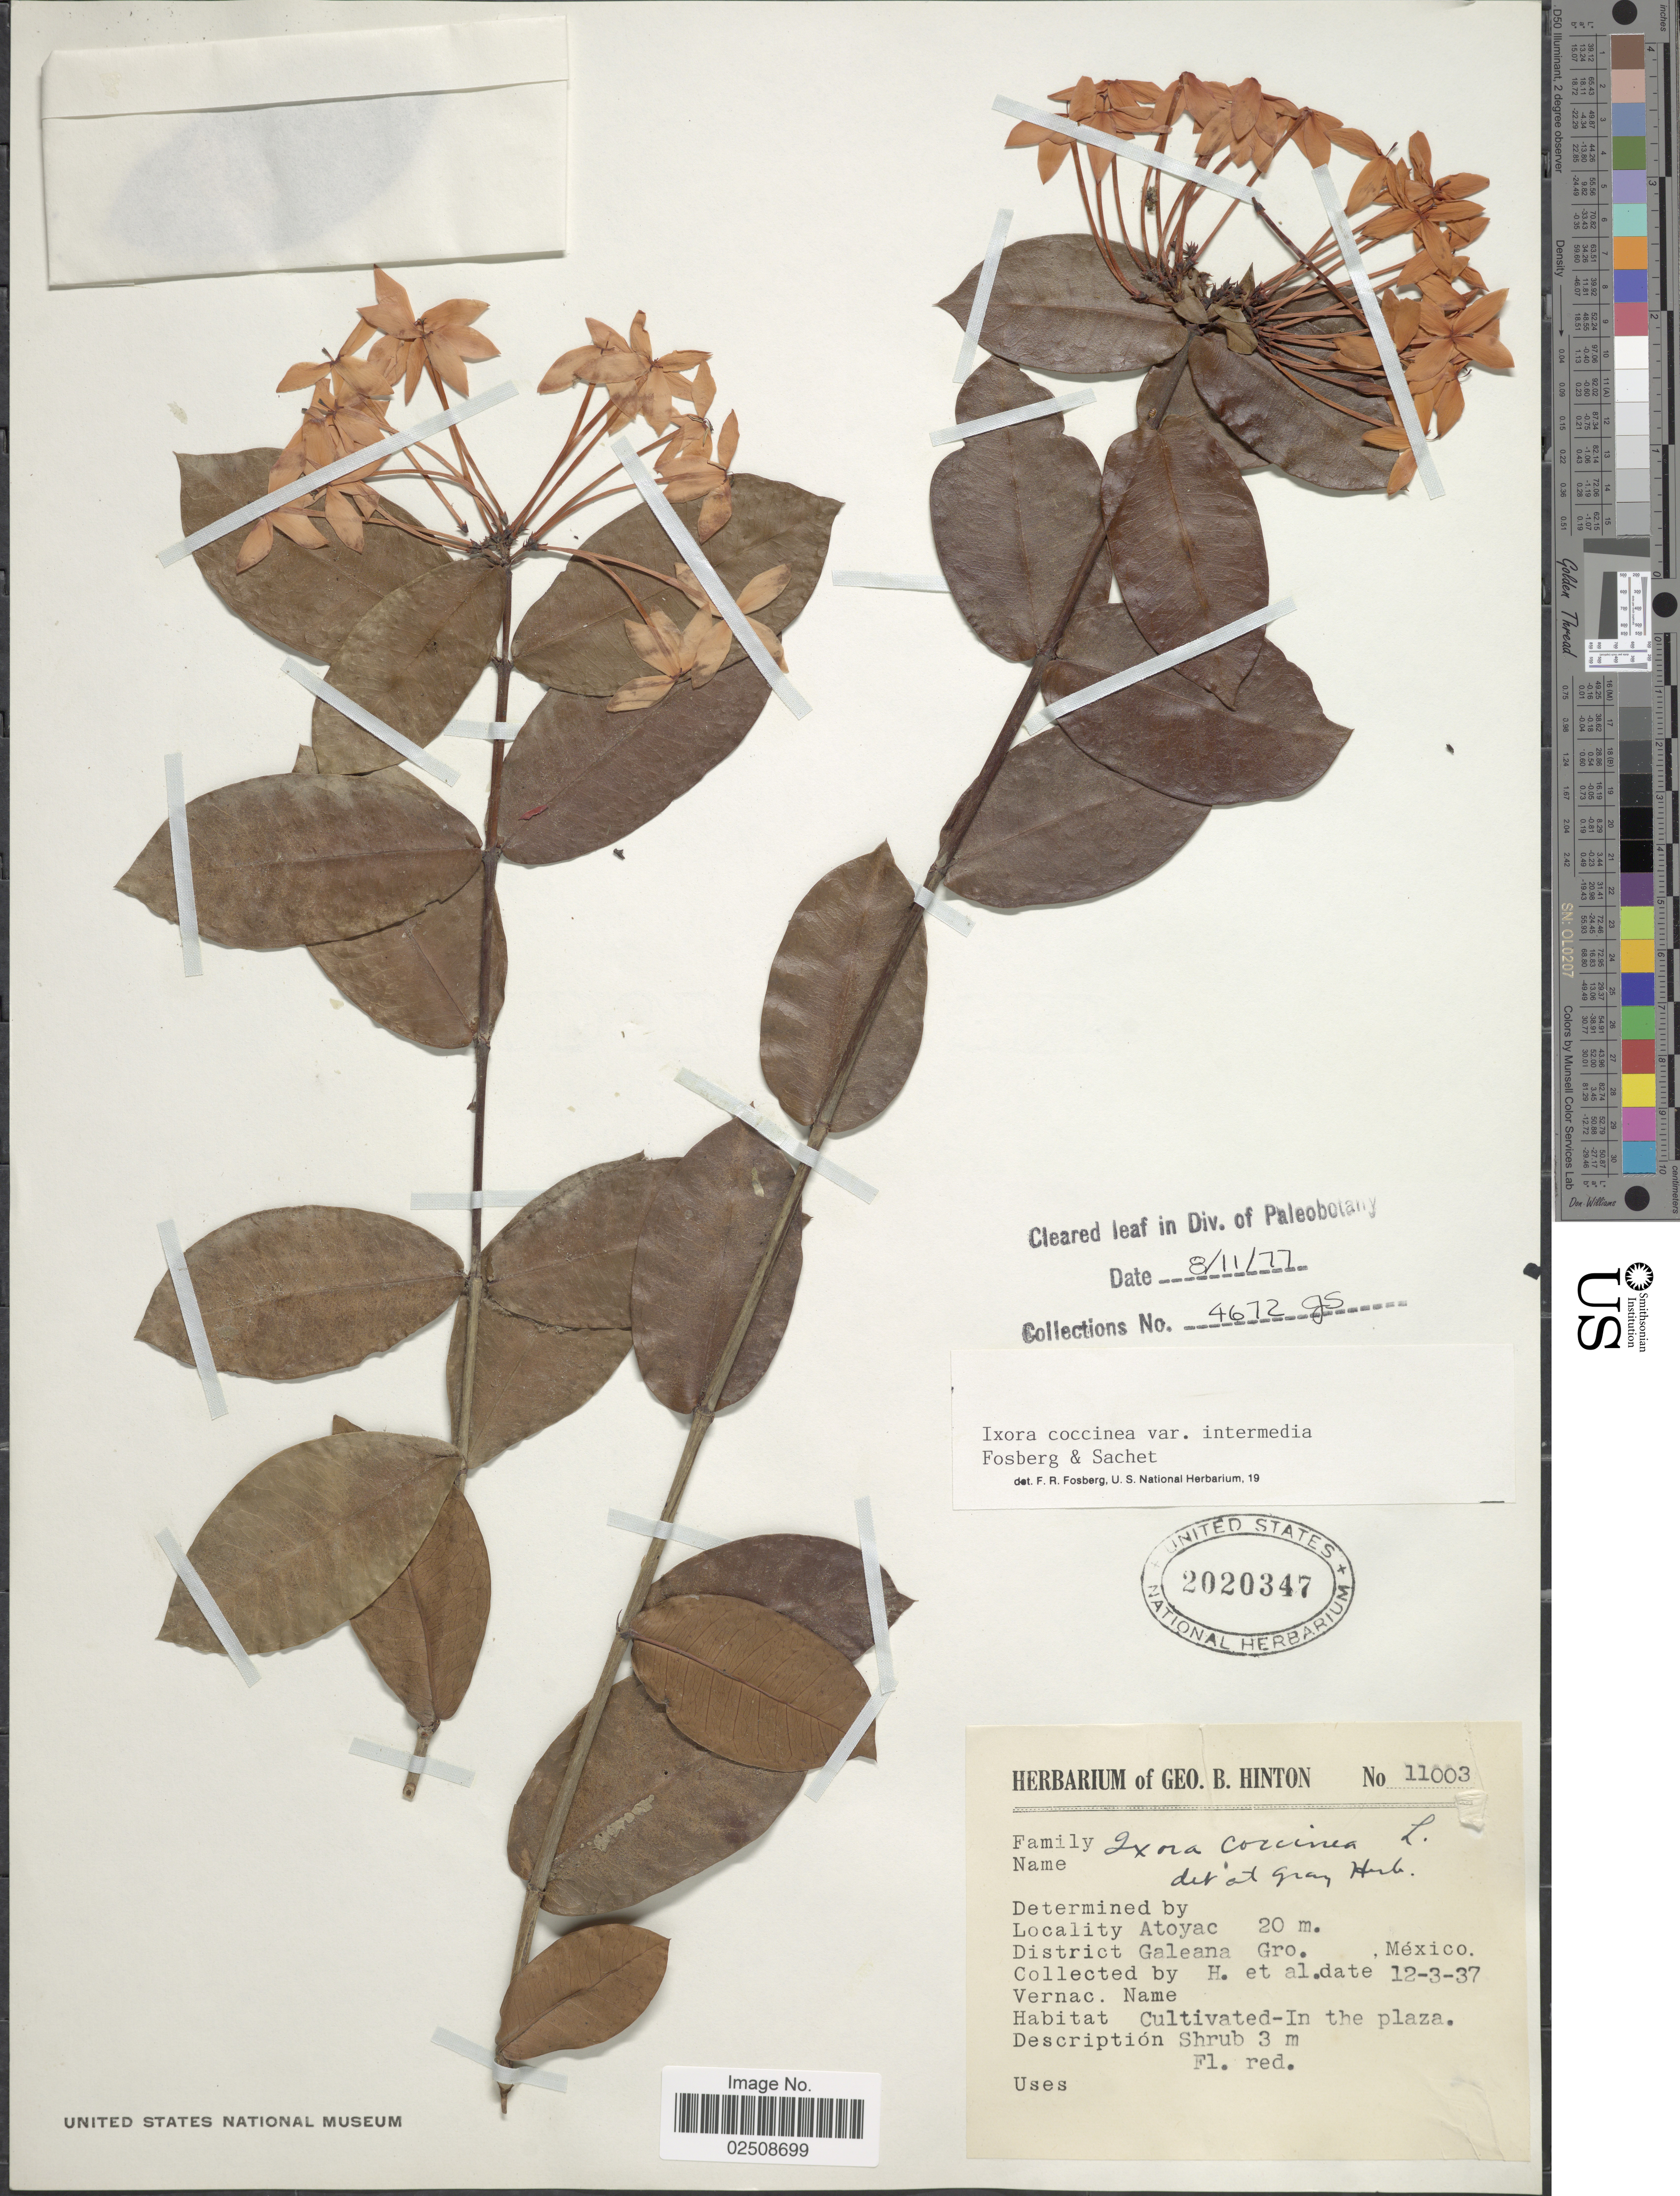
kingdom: Plantae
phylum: Tracheophyta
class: Magnoliopsida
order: Gentianales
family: Rubiaceae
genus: Ixora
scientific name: Ixora coccinea var. intermedia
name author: Fosberg & Sachet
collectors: G. B. Hinton & et al.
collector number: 11003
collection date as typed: Transcribed d/m/y: 12/3/37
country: Mexico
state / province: Guerrero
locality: Atoyac. District Galeana, Gro., Mexico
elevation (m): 20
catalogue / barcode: US 2020347